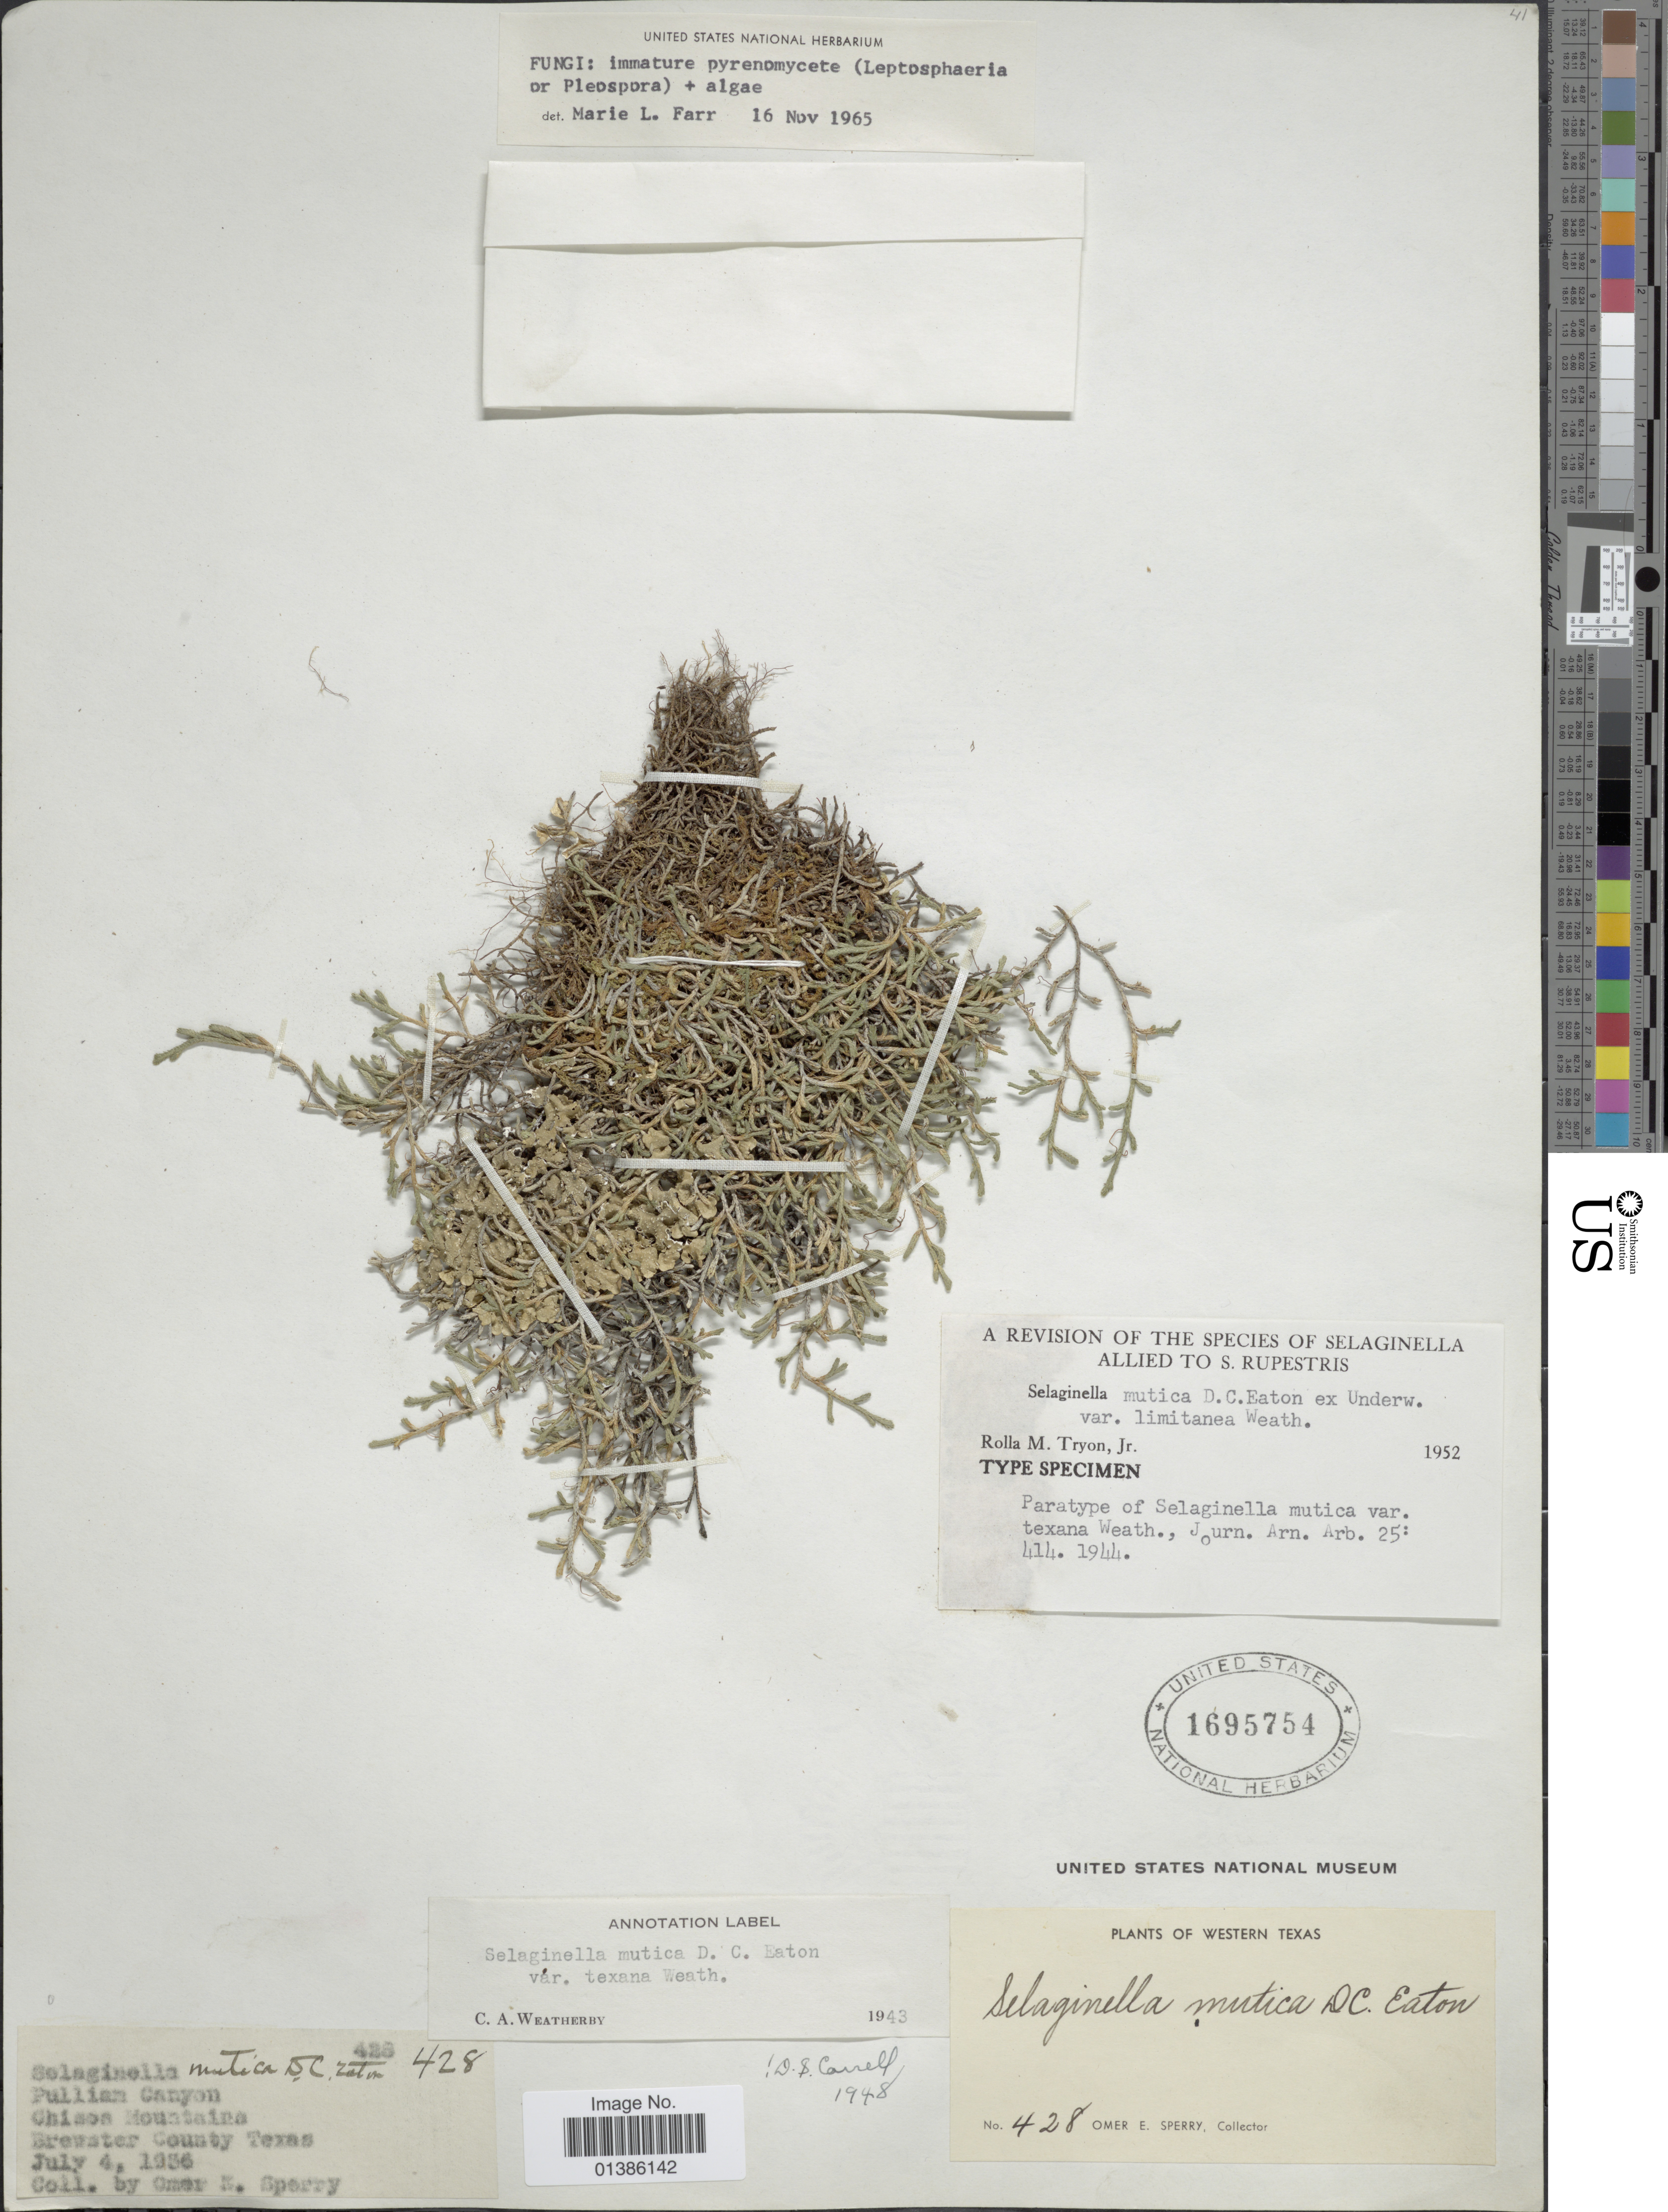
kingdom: Plantae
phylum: Tracheophyta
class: Lycopodiopsida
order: Selaginellales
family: Selaginellaceae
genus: Selaginella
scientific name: Selaginella mutica var. limitanea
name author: Weath.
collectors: O. E. Sperry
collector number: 428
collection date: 1936-07-04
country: United States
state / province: Texas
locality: Western Texas. Pulliam Canyon. Chisos Mountains. Brewster County.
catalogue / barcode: US 1695754